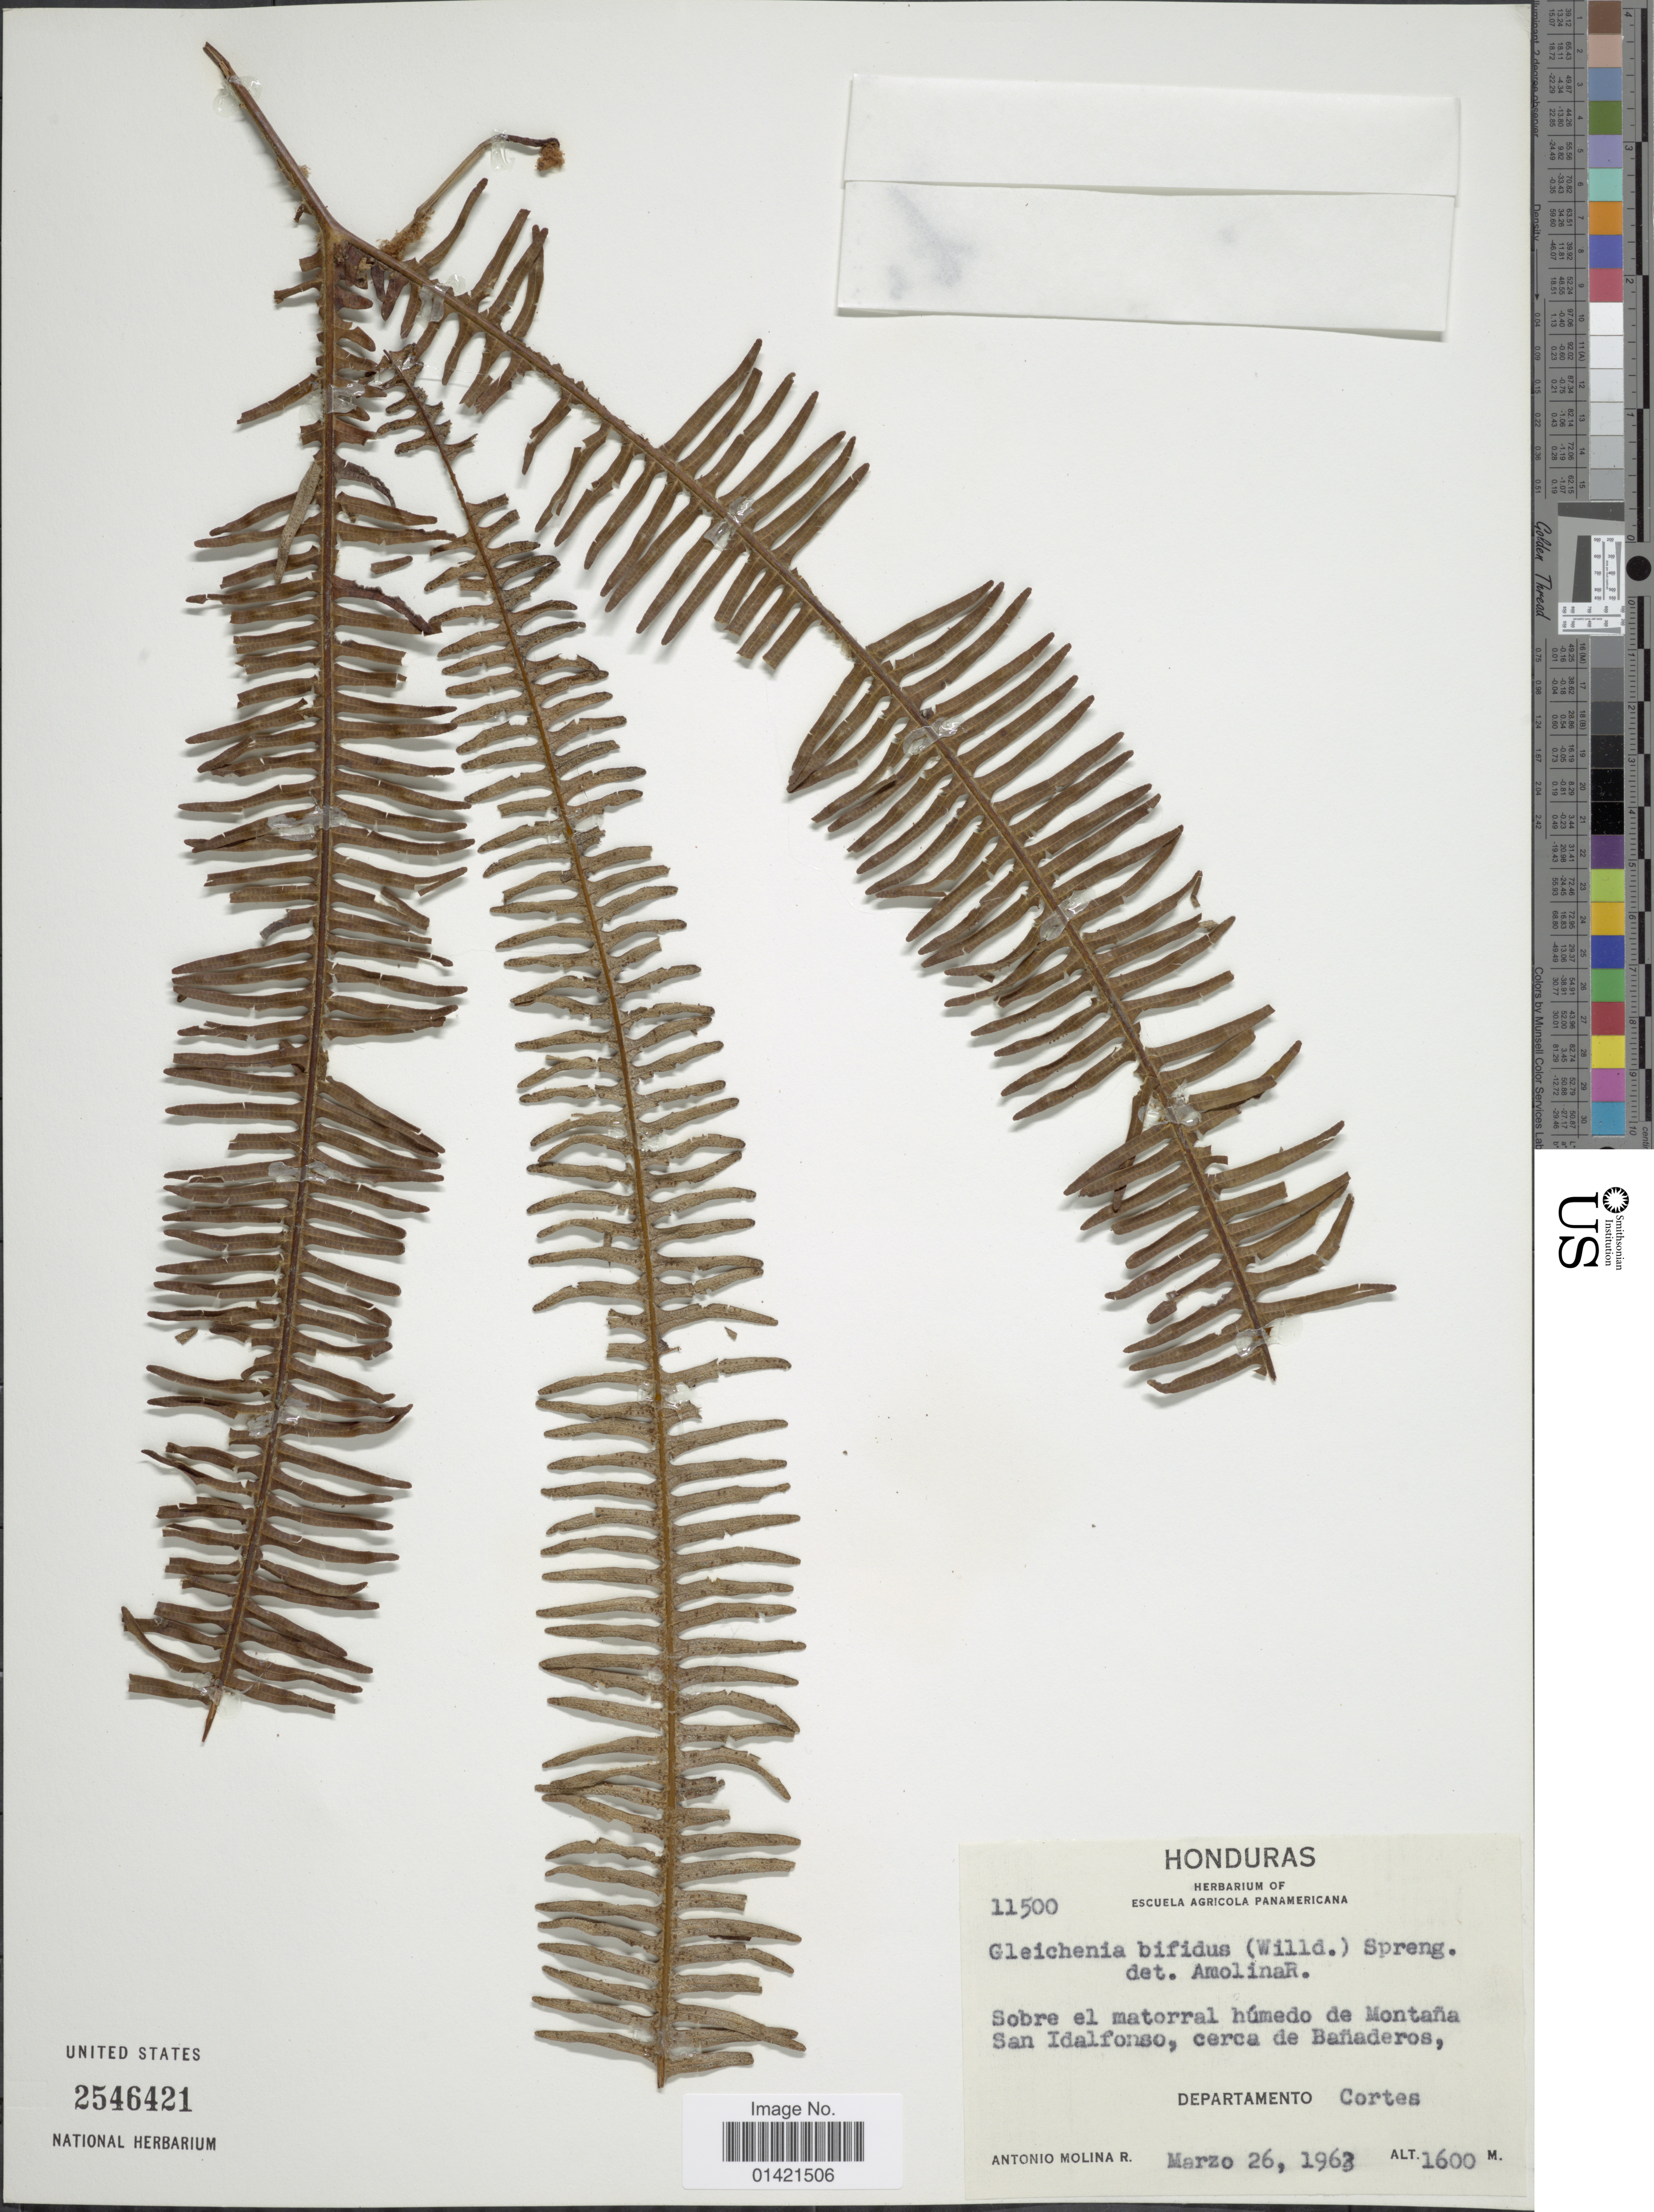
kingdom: Plantae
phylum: Tracheophyta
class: Polypodiopsida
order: Gleicheniales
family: Gleicheniaceae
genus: Sticherus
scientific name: Sticherus bifidus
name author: (Willd.) Ching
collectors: A. Molina R.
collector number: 11500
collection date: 1963-03-26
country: Honduras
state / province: Cortés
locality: Sobre el matorral humedo de Montana San Idalfonso, cerca de Banaderos, Departamento Cortes.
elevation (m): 1600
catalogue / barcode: US 2546421